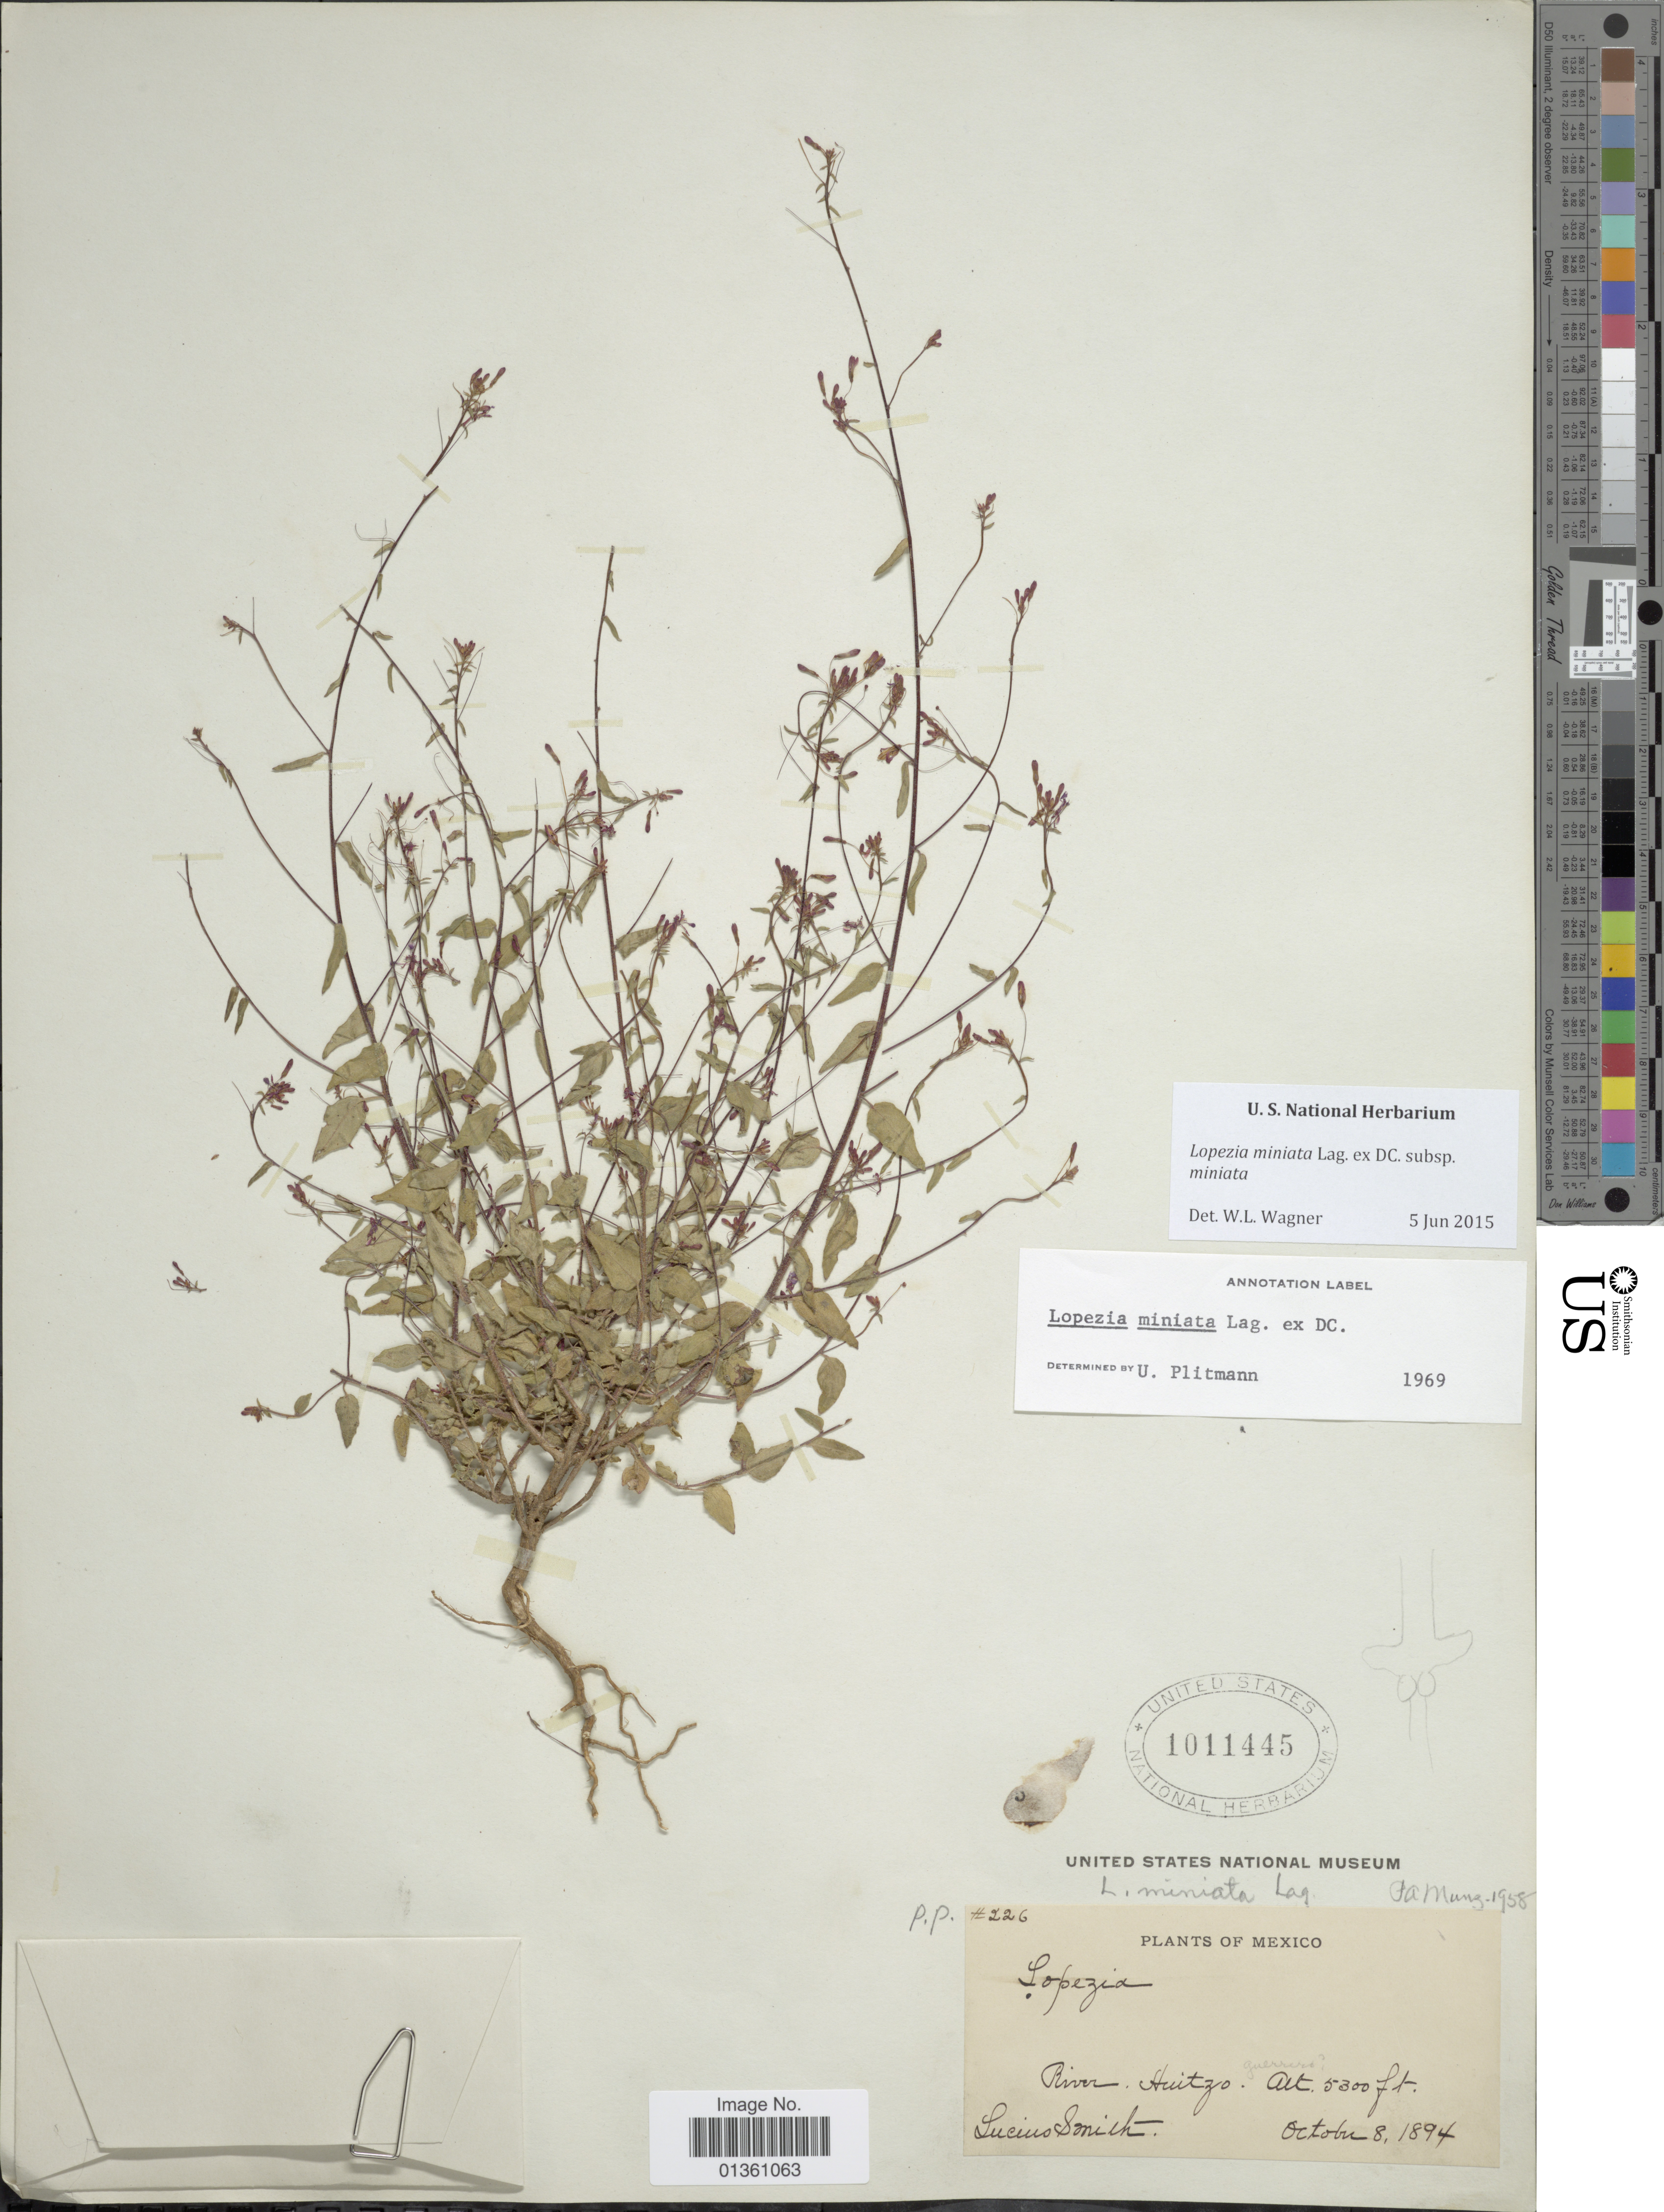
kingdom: Plantae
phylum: Tracheophyta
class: Magnoliopsida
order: Myrtales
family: Onagraceae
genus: Lopezia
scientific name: Lopezia miniata subsp. miniata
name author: Lag. ex DC.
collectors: L. C. Smith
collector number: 226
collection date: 1894-10-08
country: Mexico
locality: River Huitzo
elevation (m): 1615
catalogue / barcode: US 1011445